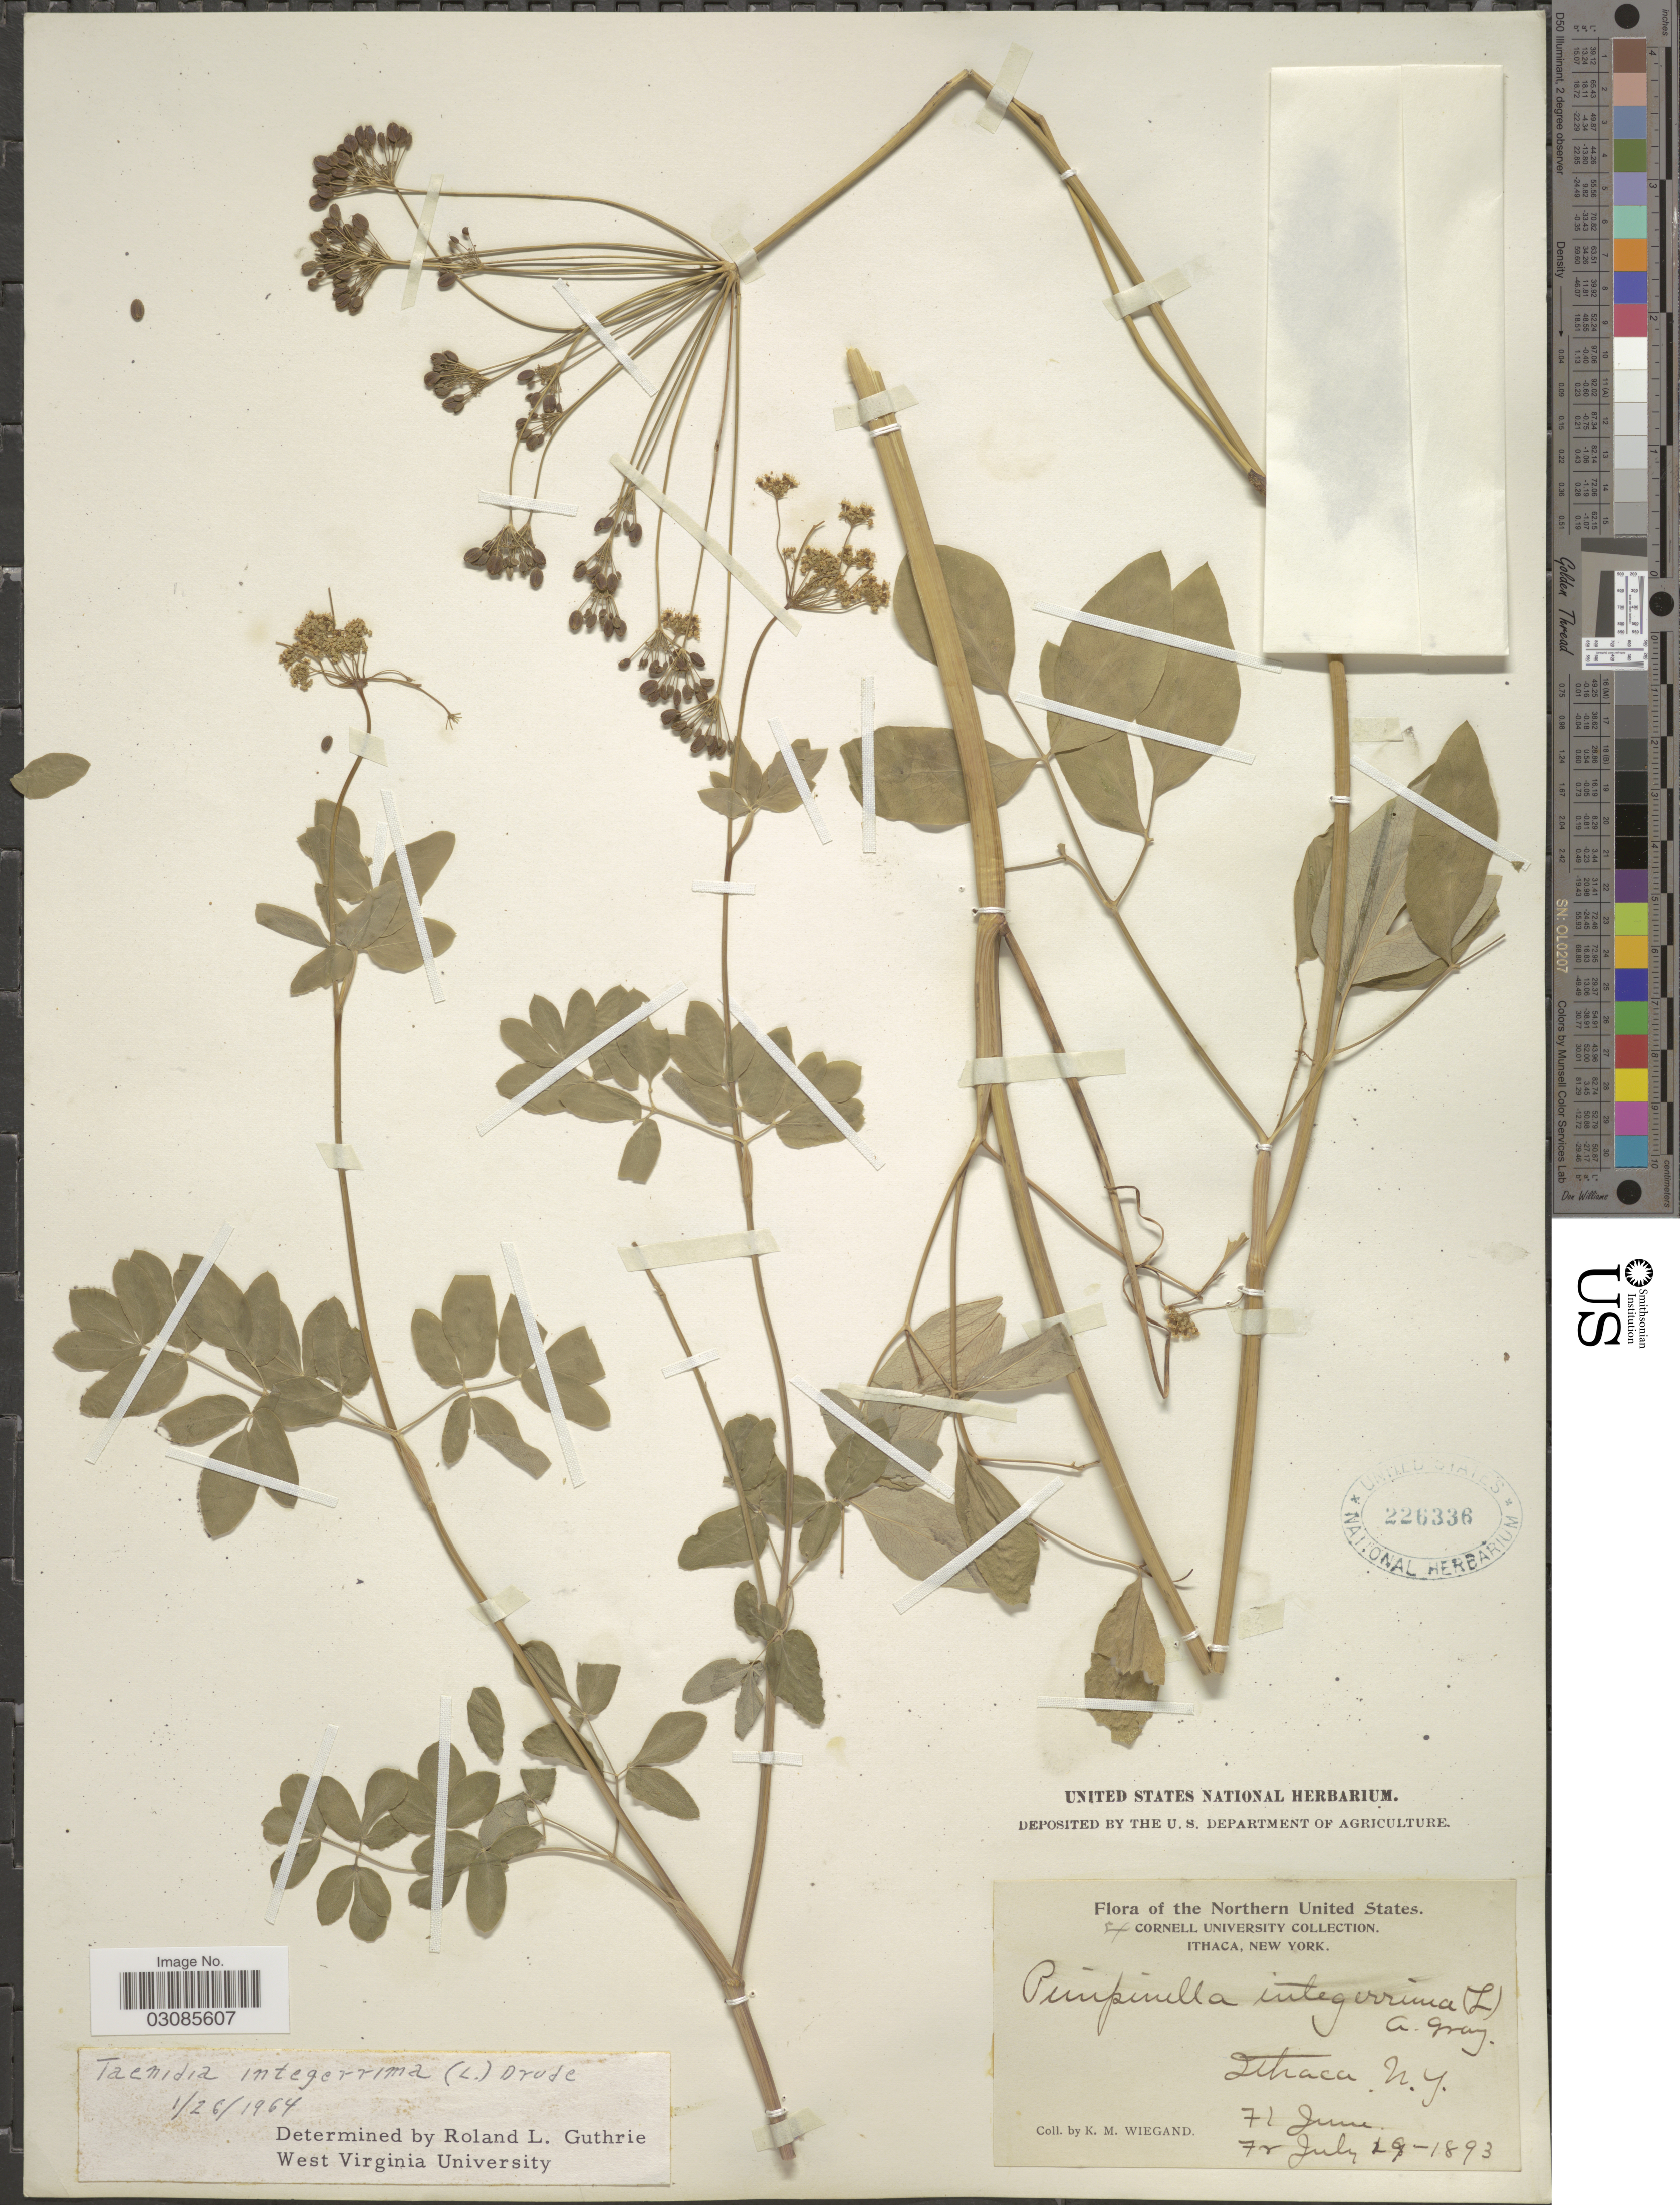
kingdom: Plantae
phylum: Tracheophyta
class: Magnoliopsida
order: Apiales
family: Apiaceae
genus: Taenidia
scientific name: Taenidia integerrima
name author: (L.) Drude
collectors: K. M. Wiegand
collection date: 1893-06/1893-07-19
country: United States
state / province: New York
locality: Northern United States. Ithaca, N. Y.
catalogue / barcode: US 226336